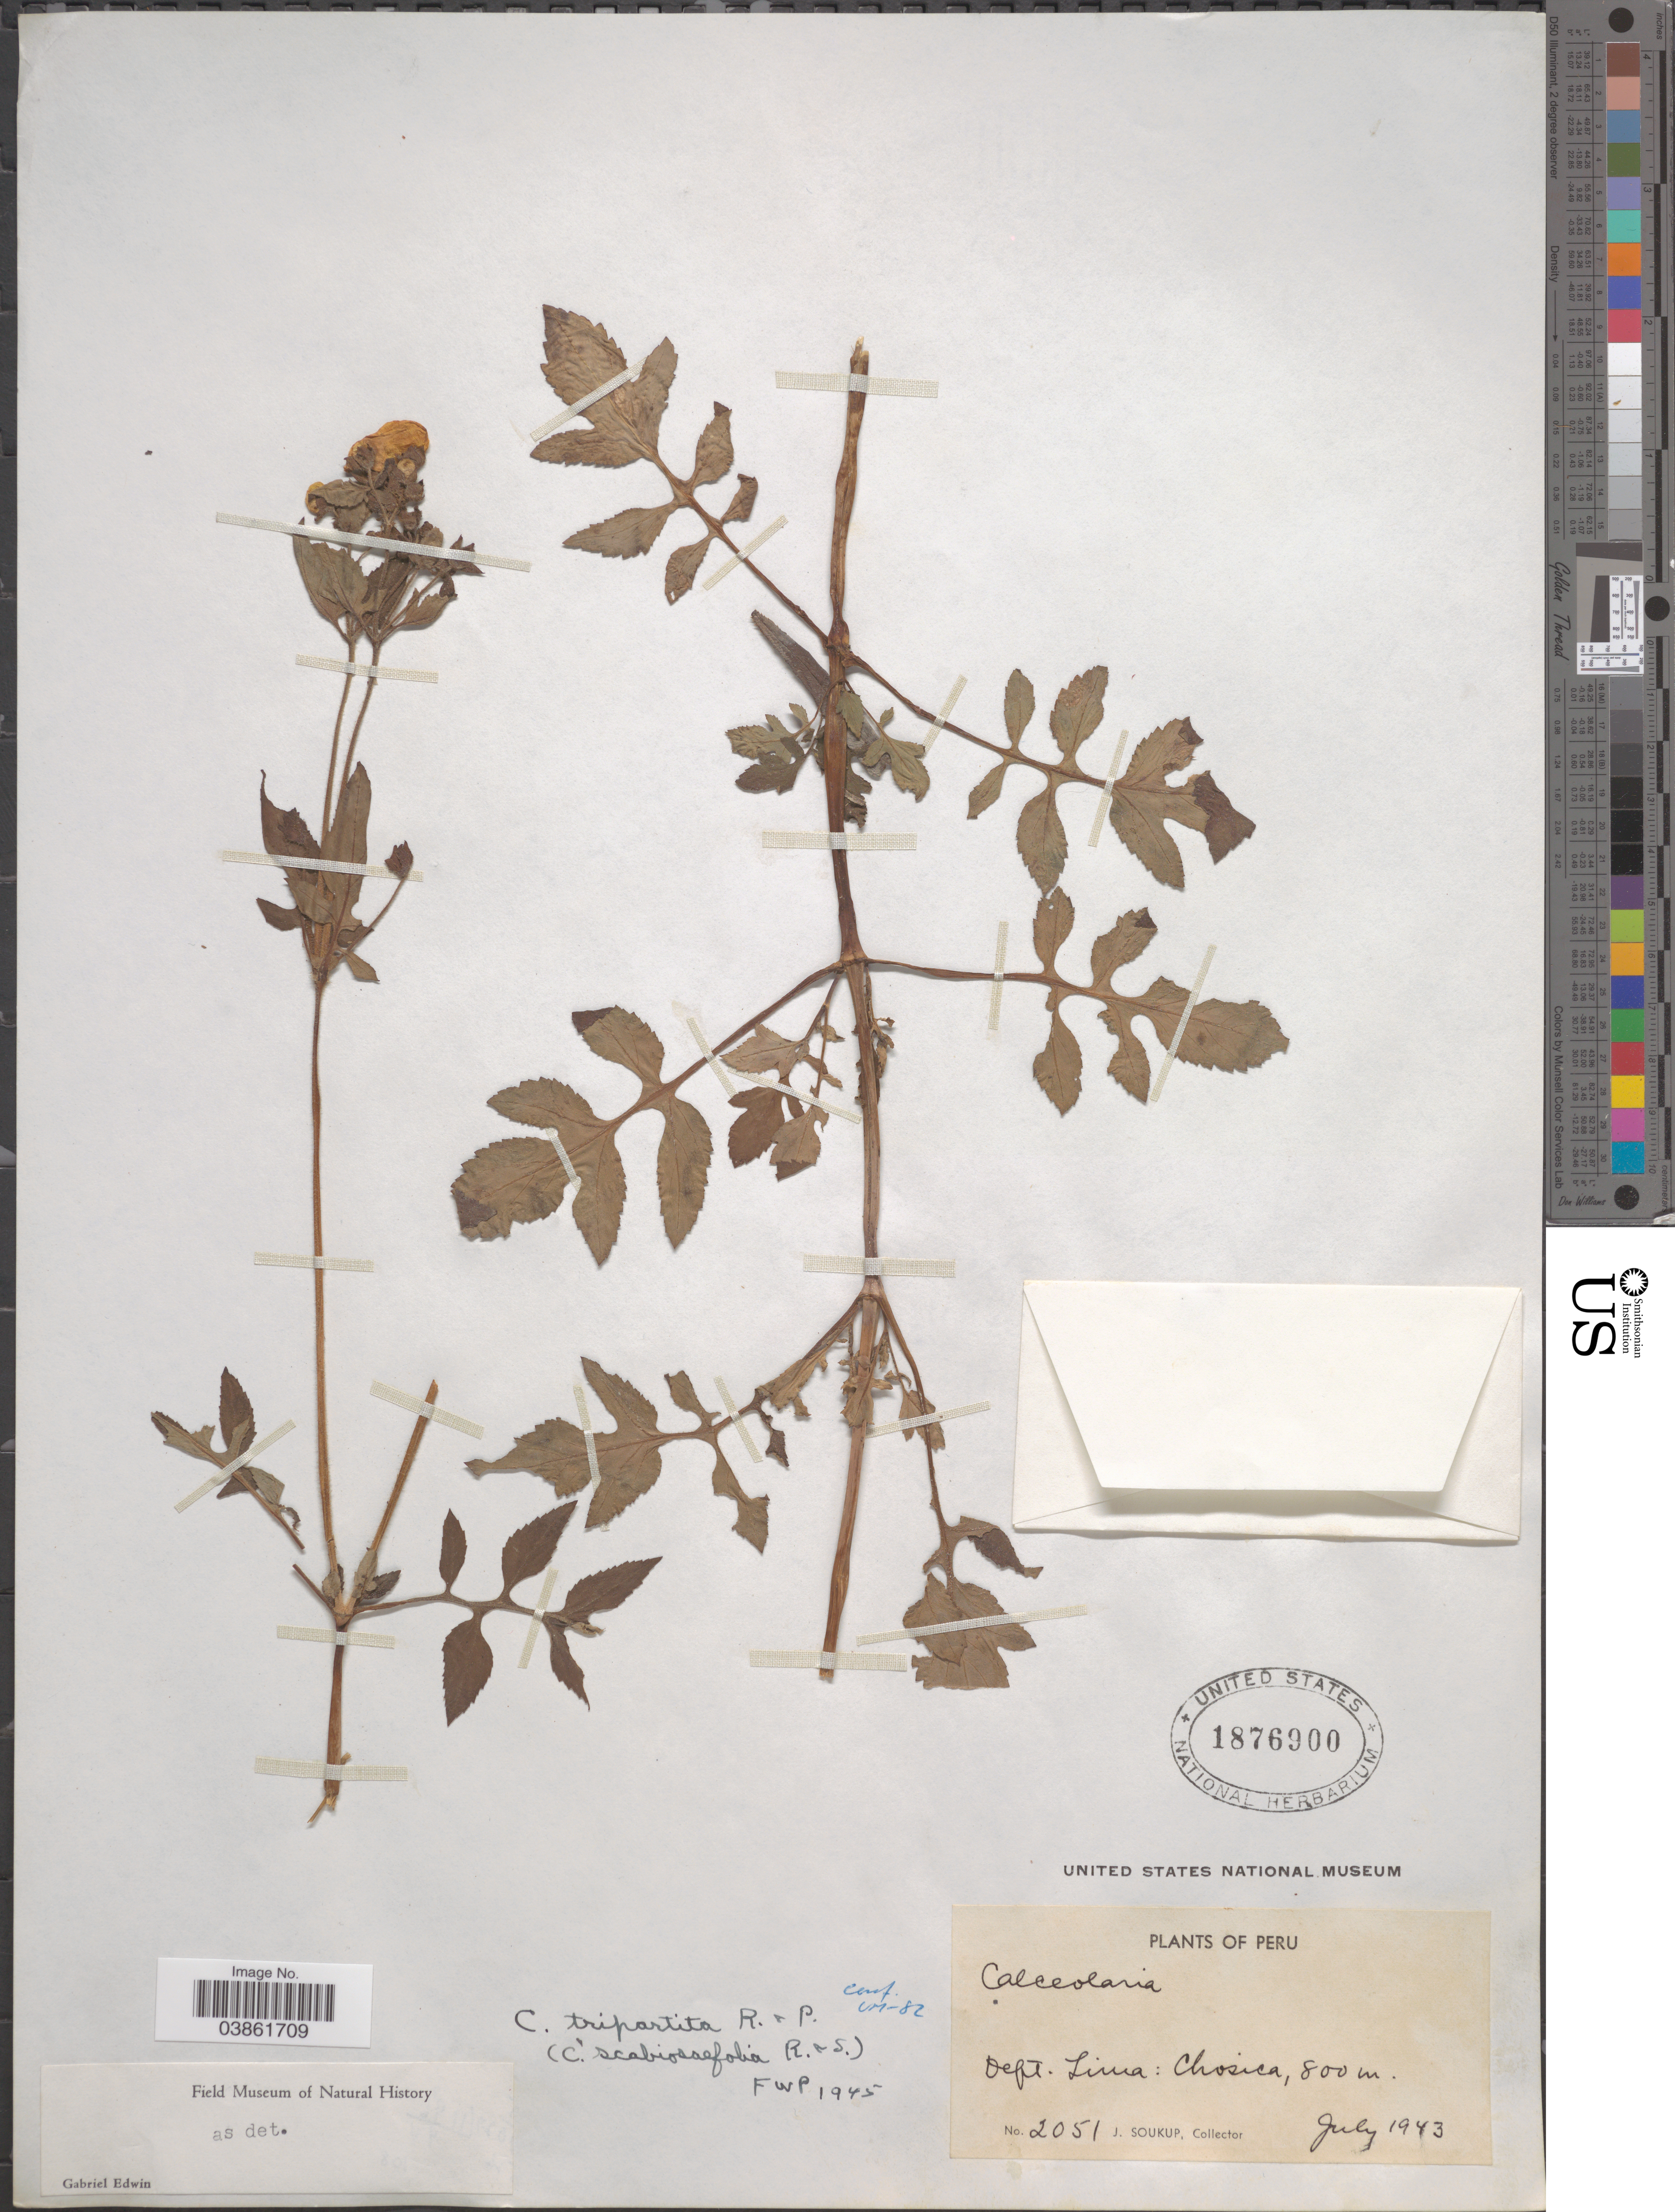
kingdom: Plantae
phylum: Tracheophyta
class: Magnoliopsida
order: Lamiales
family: Calceolariaceae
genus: Calceolaria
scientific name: Calceolaria tripartita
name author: Ruiz & Pav.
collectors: J. Soukup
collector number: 2051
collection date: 1943-07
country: Peru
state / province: Lima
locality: Dept. Lima: Chosica.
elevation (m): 800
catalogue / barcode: US 1876900